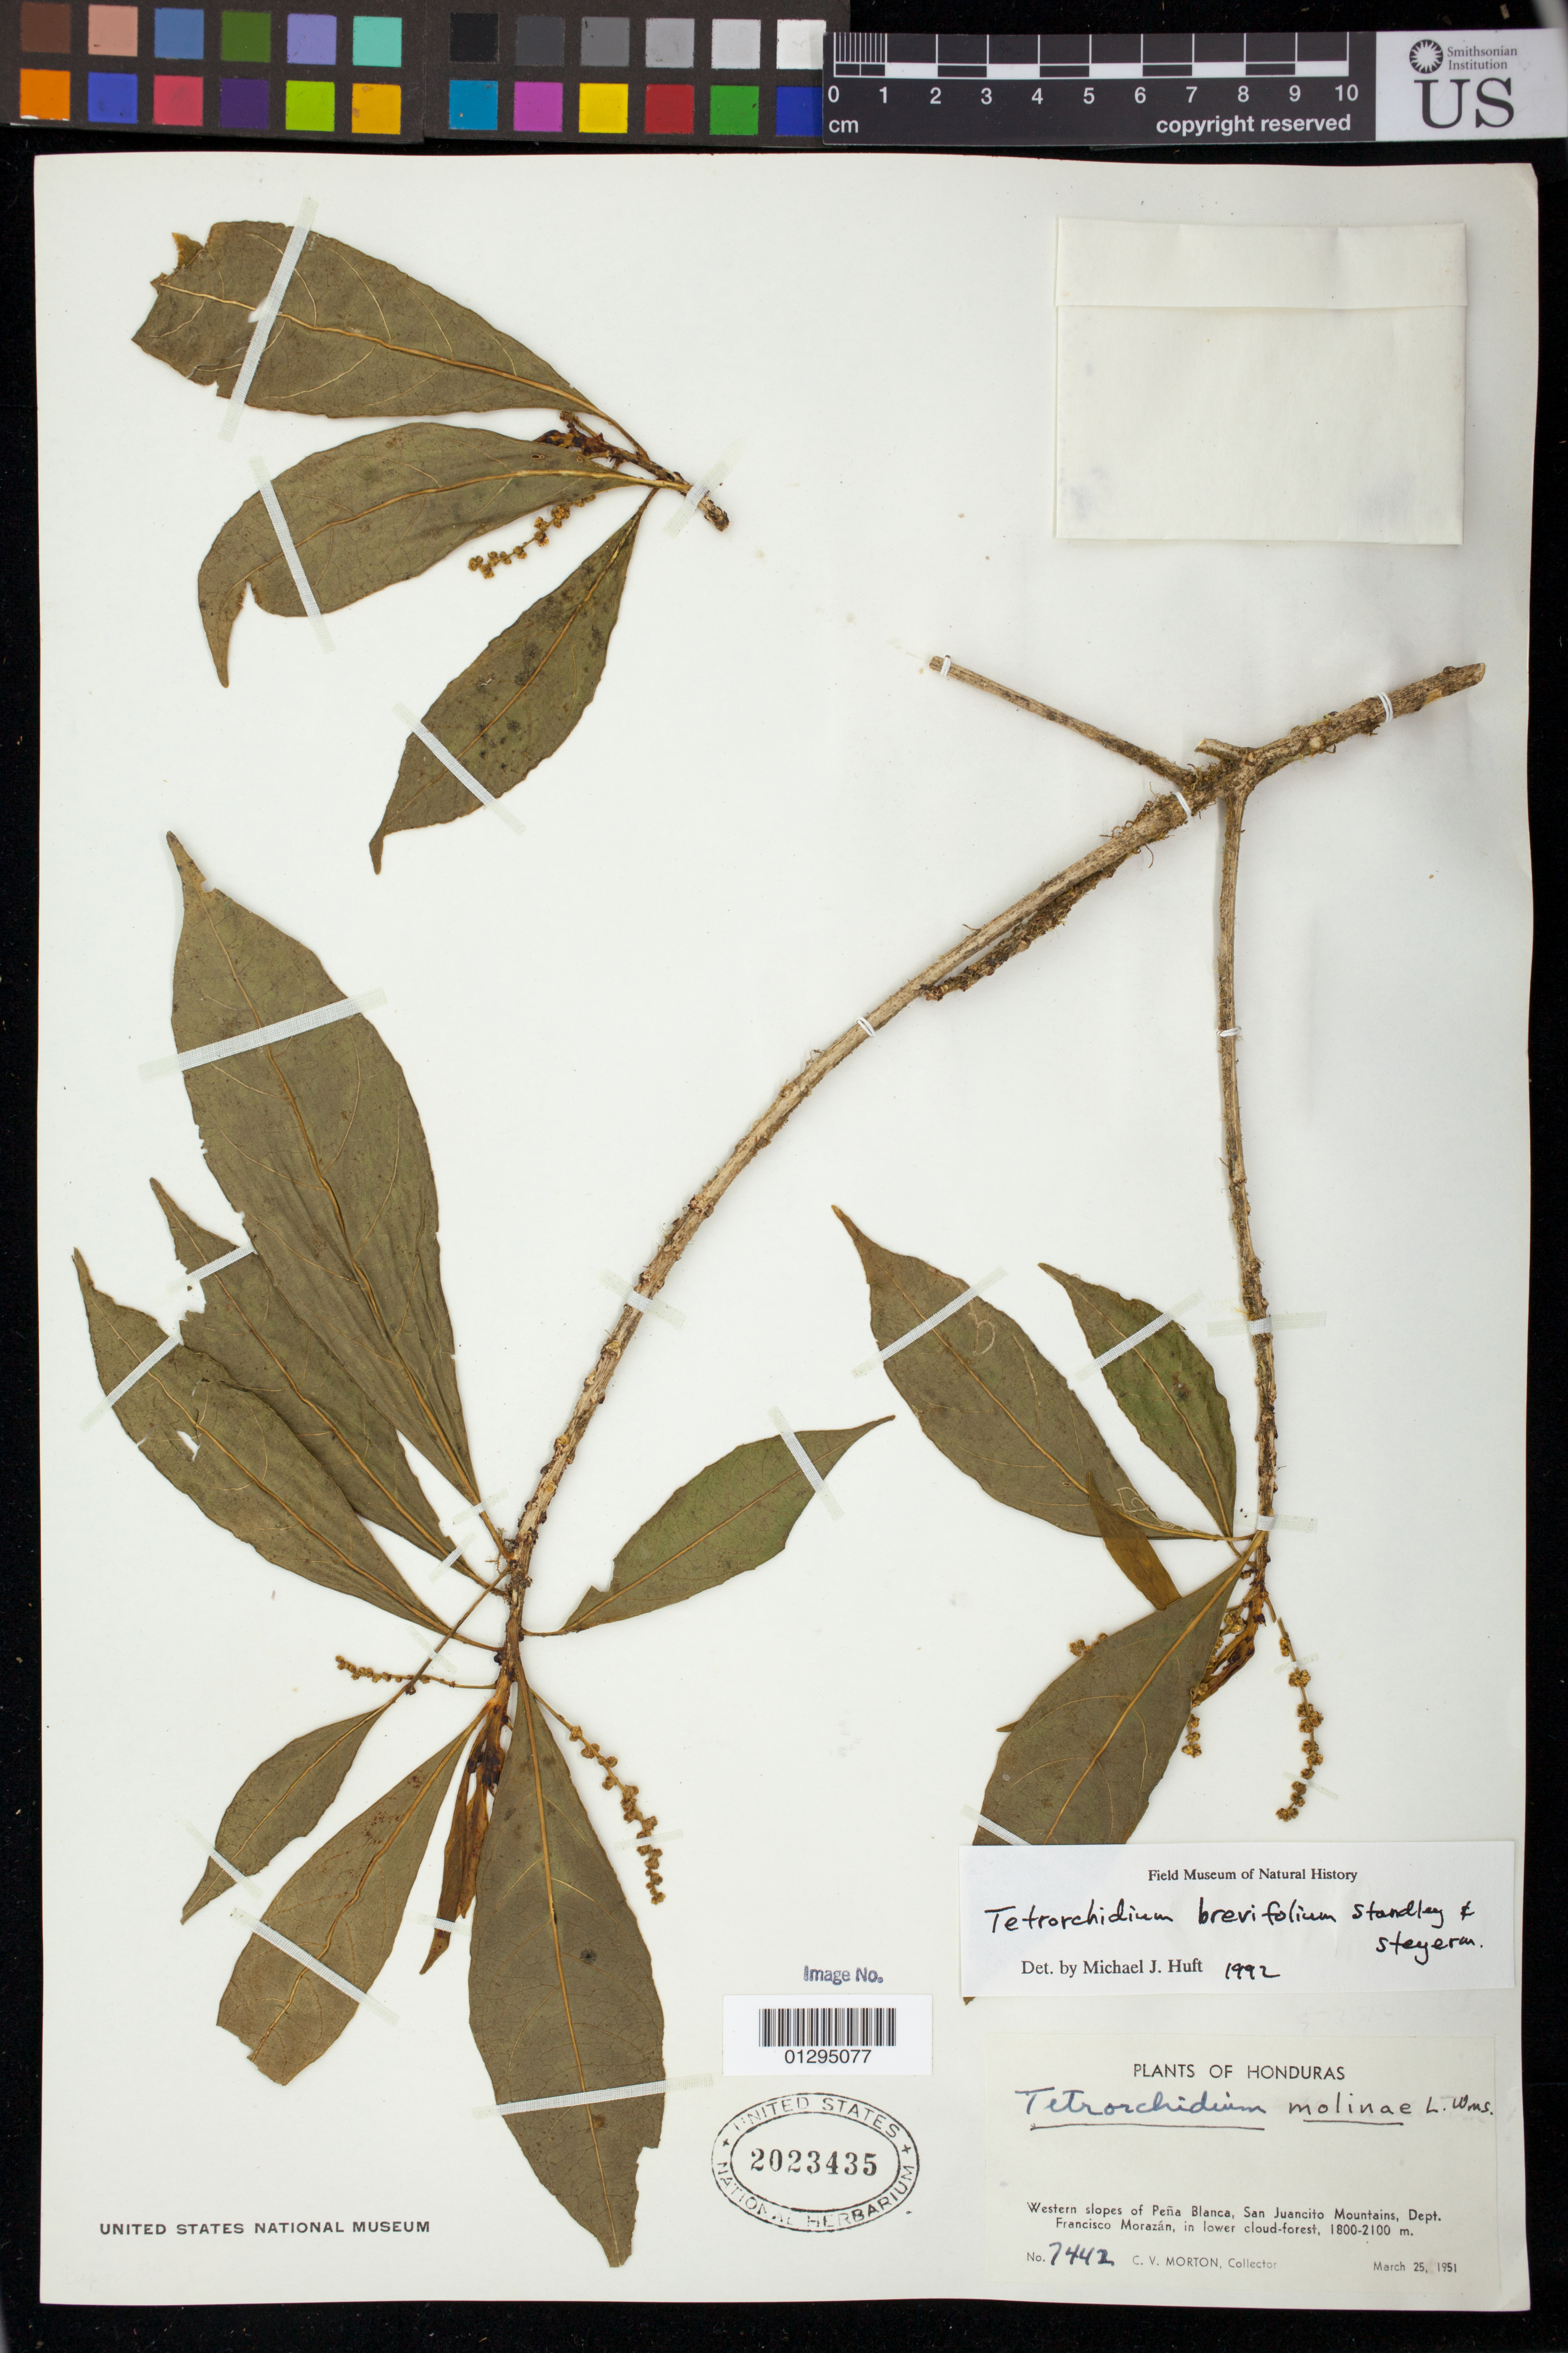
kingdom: Plantae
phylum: Tracheophyta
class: Magnoliopsida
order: Malpighiales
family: Euphorbiaceae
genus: Tetrorchidium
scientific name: Tetrorchidium brevifolium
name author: Standl. & Steyerm.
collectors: C. V. Morton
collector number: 7442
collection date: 1951-03-25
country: Honduras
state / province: Fco. Morazán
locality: Western slopes of Peña Blanca, San Juancito Mountains, Departamento de Francisco Morazán in lower cloud-forest.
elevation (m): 1800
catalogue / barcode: US 2023435